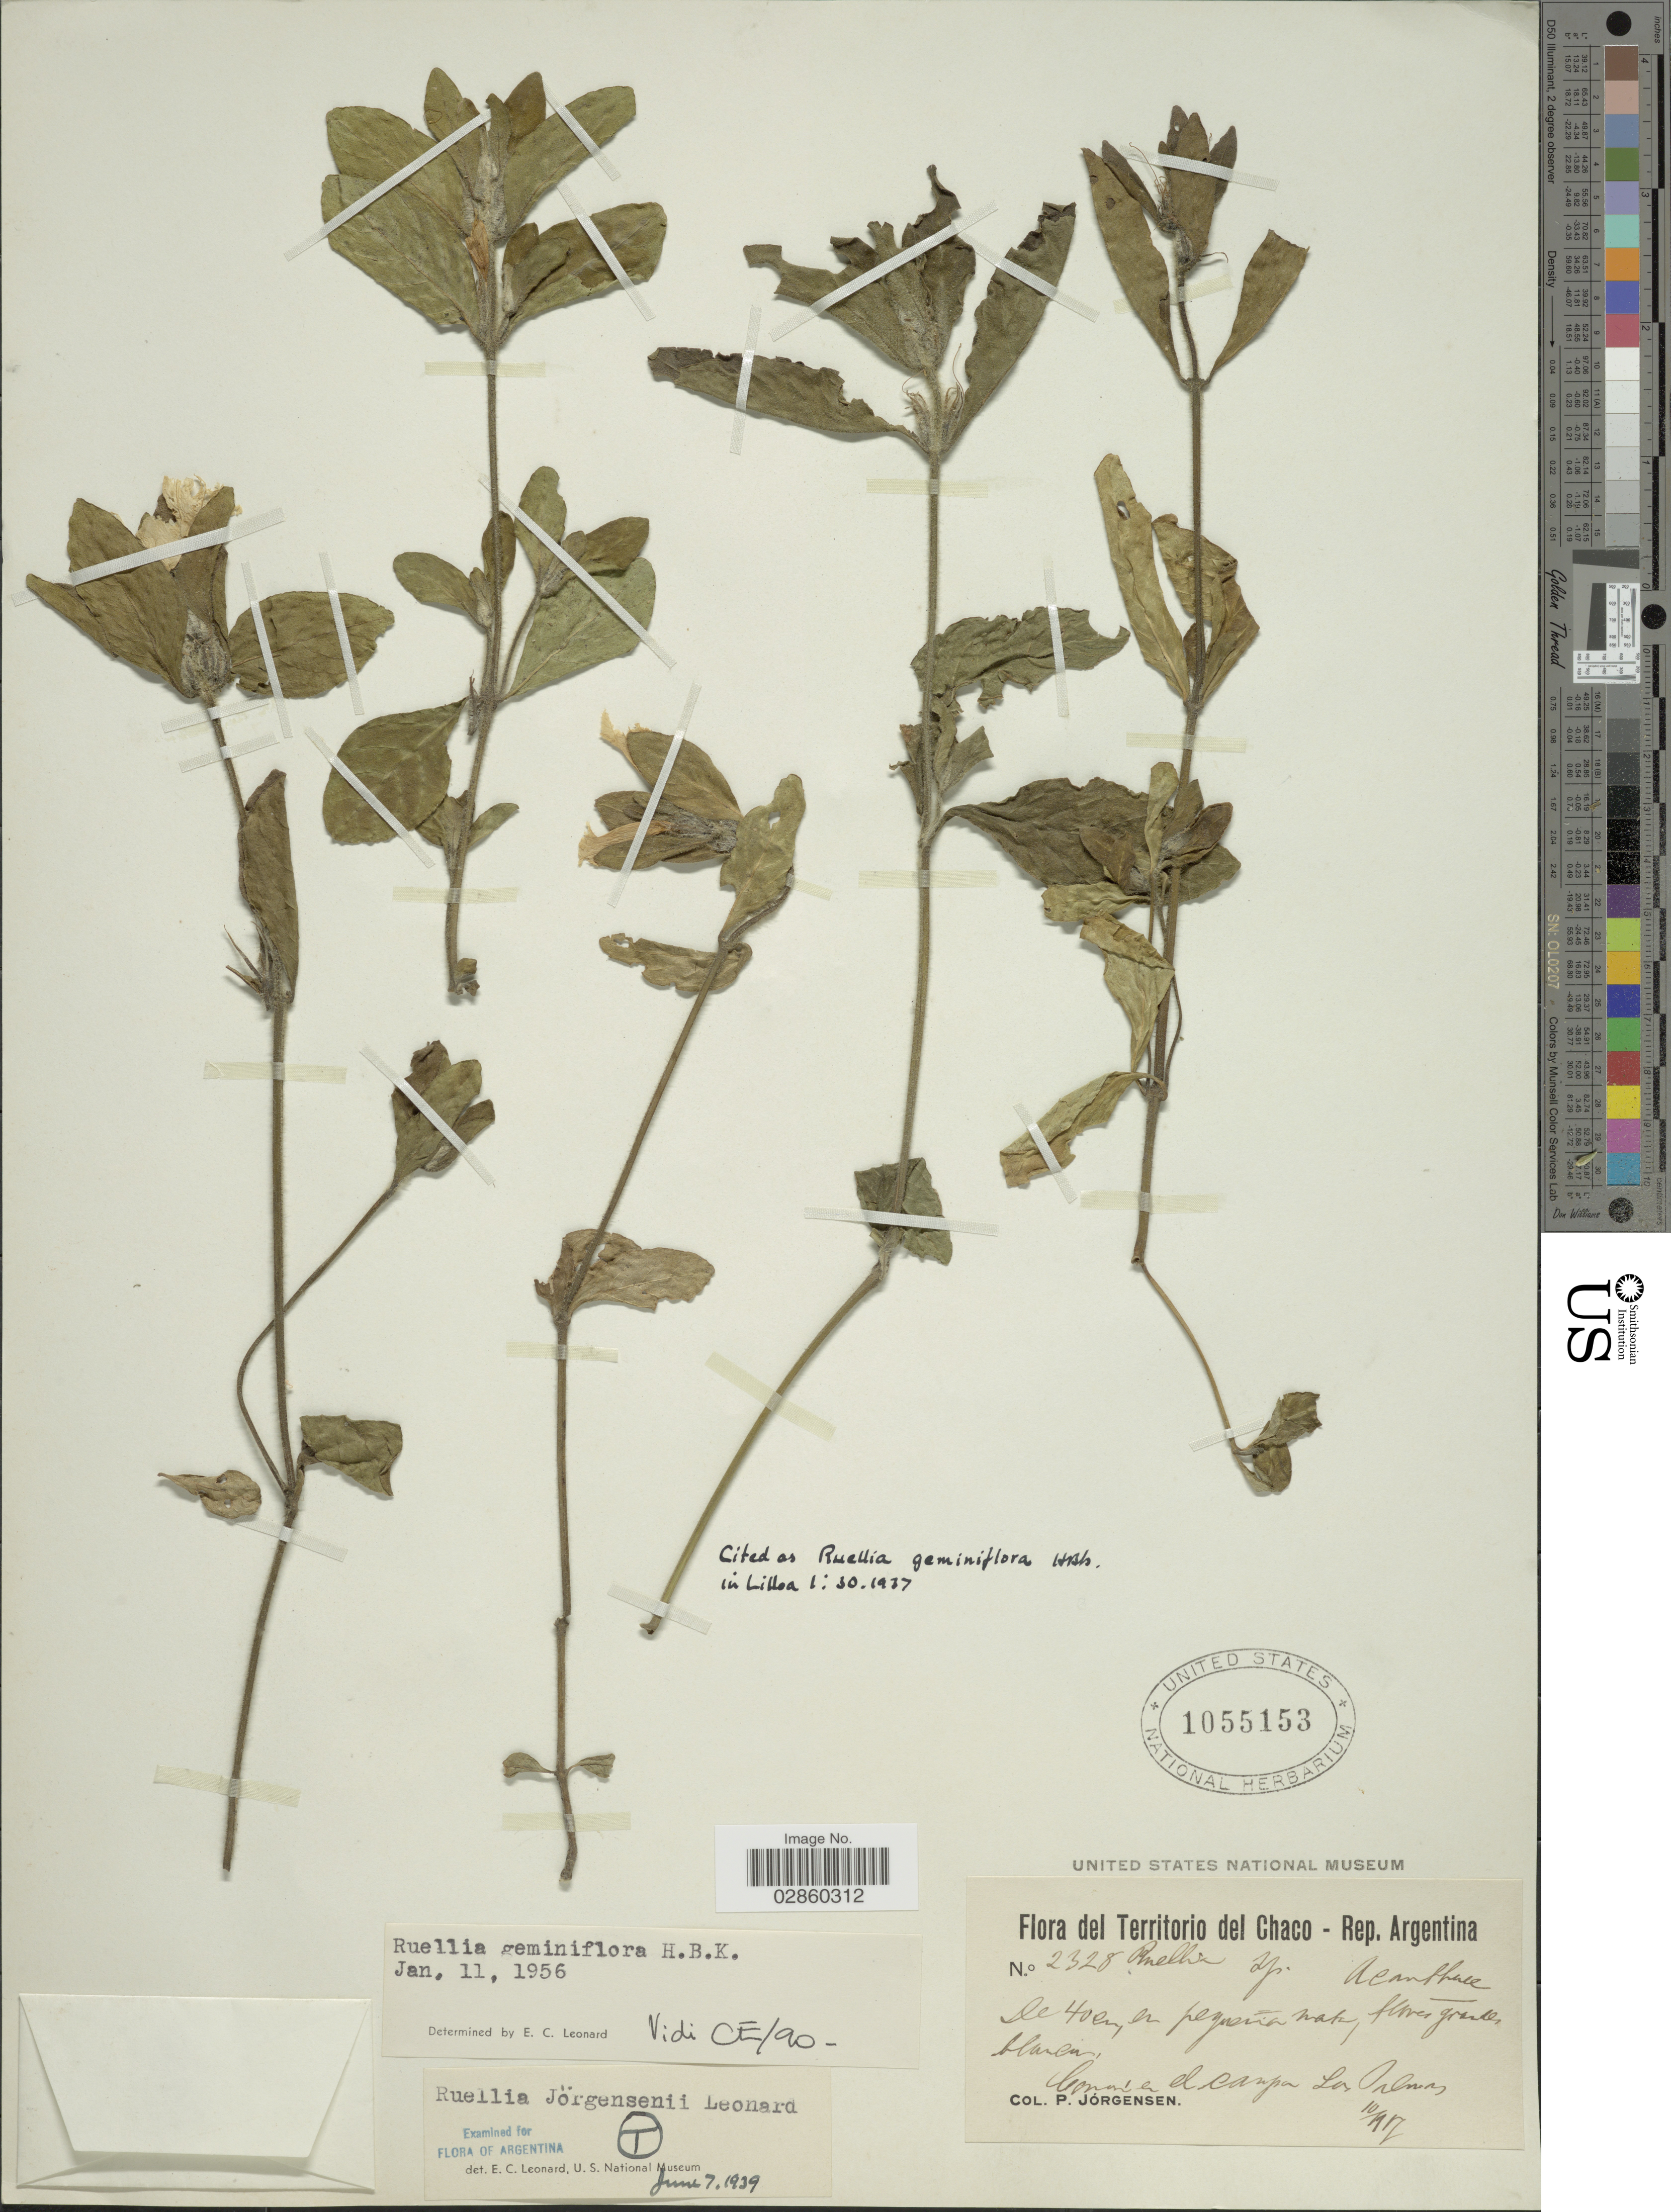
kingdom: Plantae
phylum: Tracheophyta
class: Magnoliopsida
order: Lamiales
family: Acanthaceae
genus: Ruellia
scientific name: Ruellia geminiflora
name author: Kunth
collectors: P. Jörgensen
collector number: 2328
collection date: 1917-10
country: Argentina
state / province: Chaco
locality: Común el Campo los Palmas.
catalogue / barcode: US 1055153